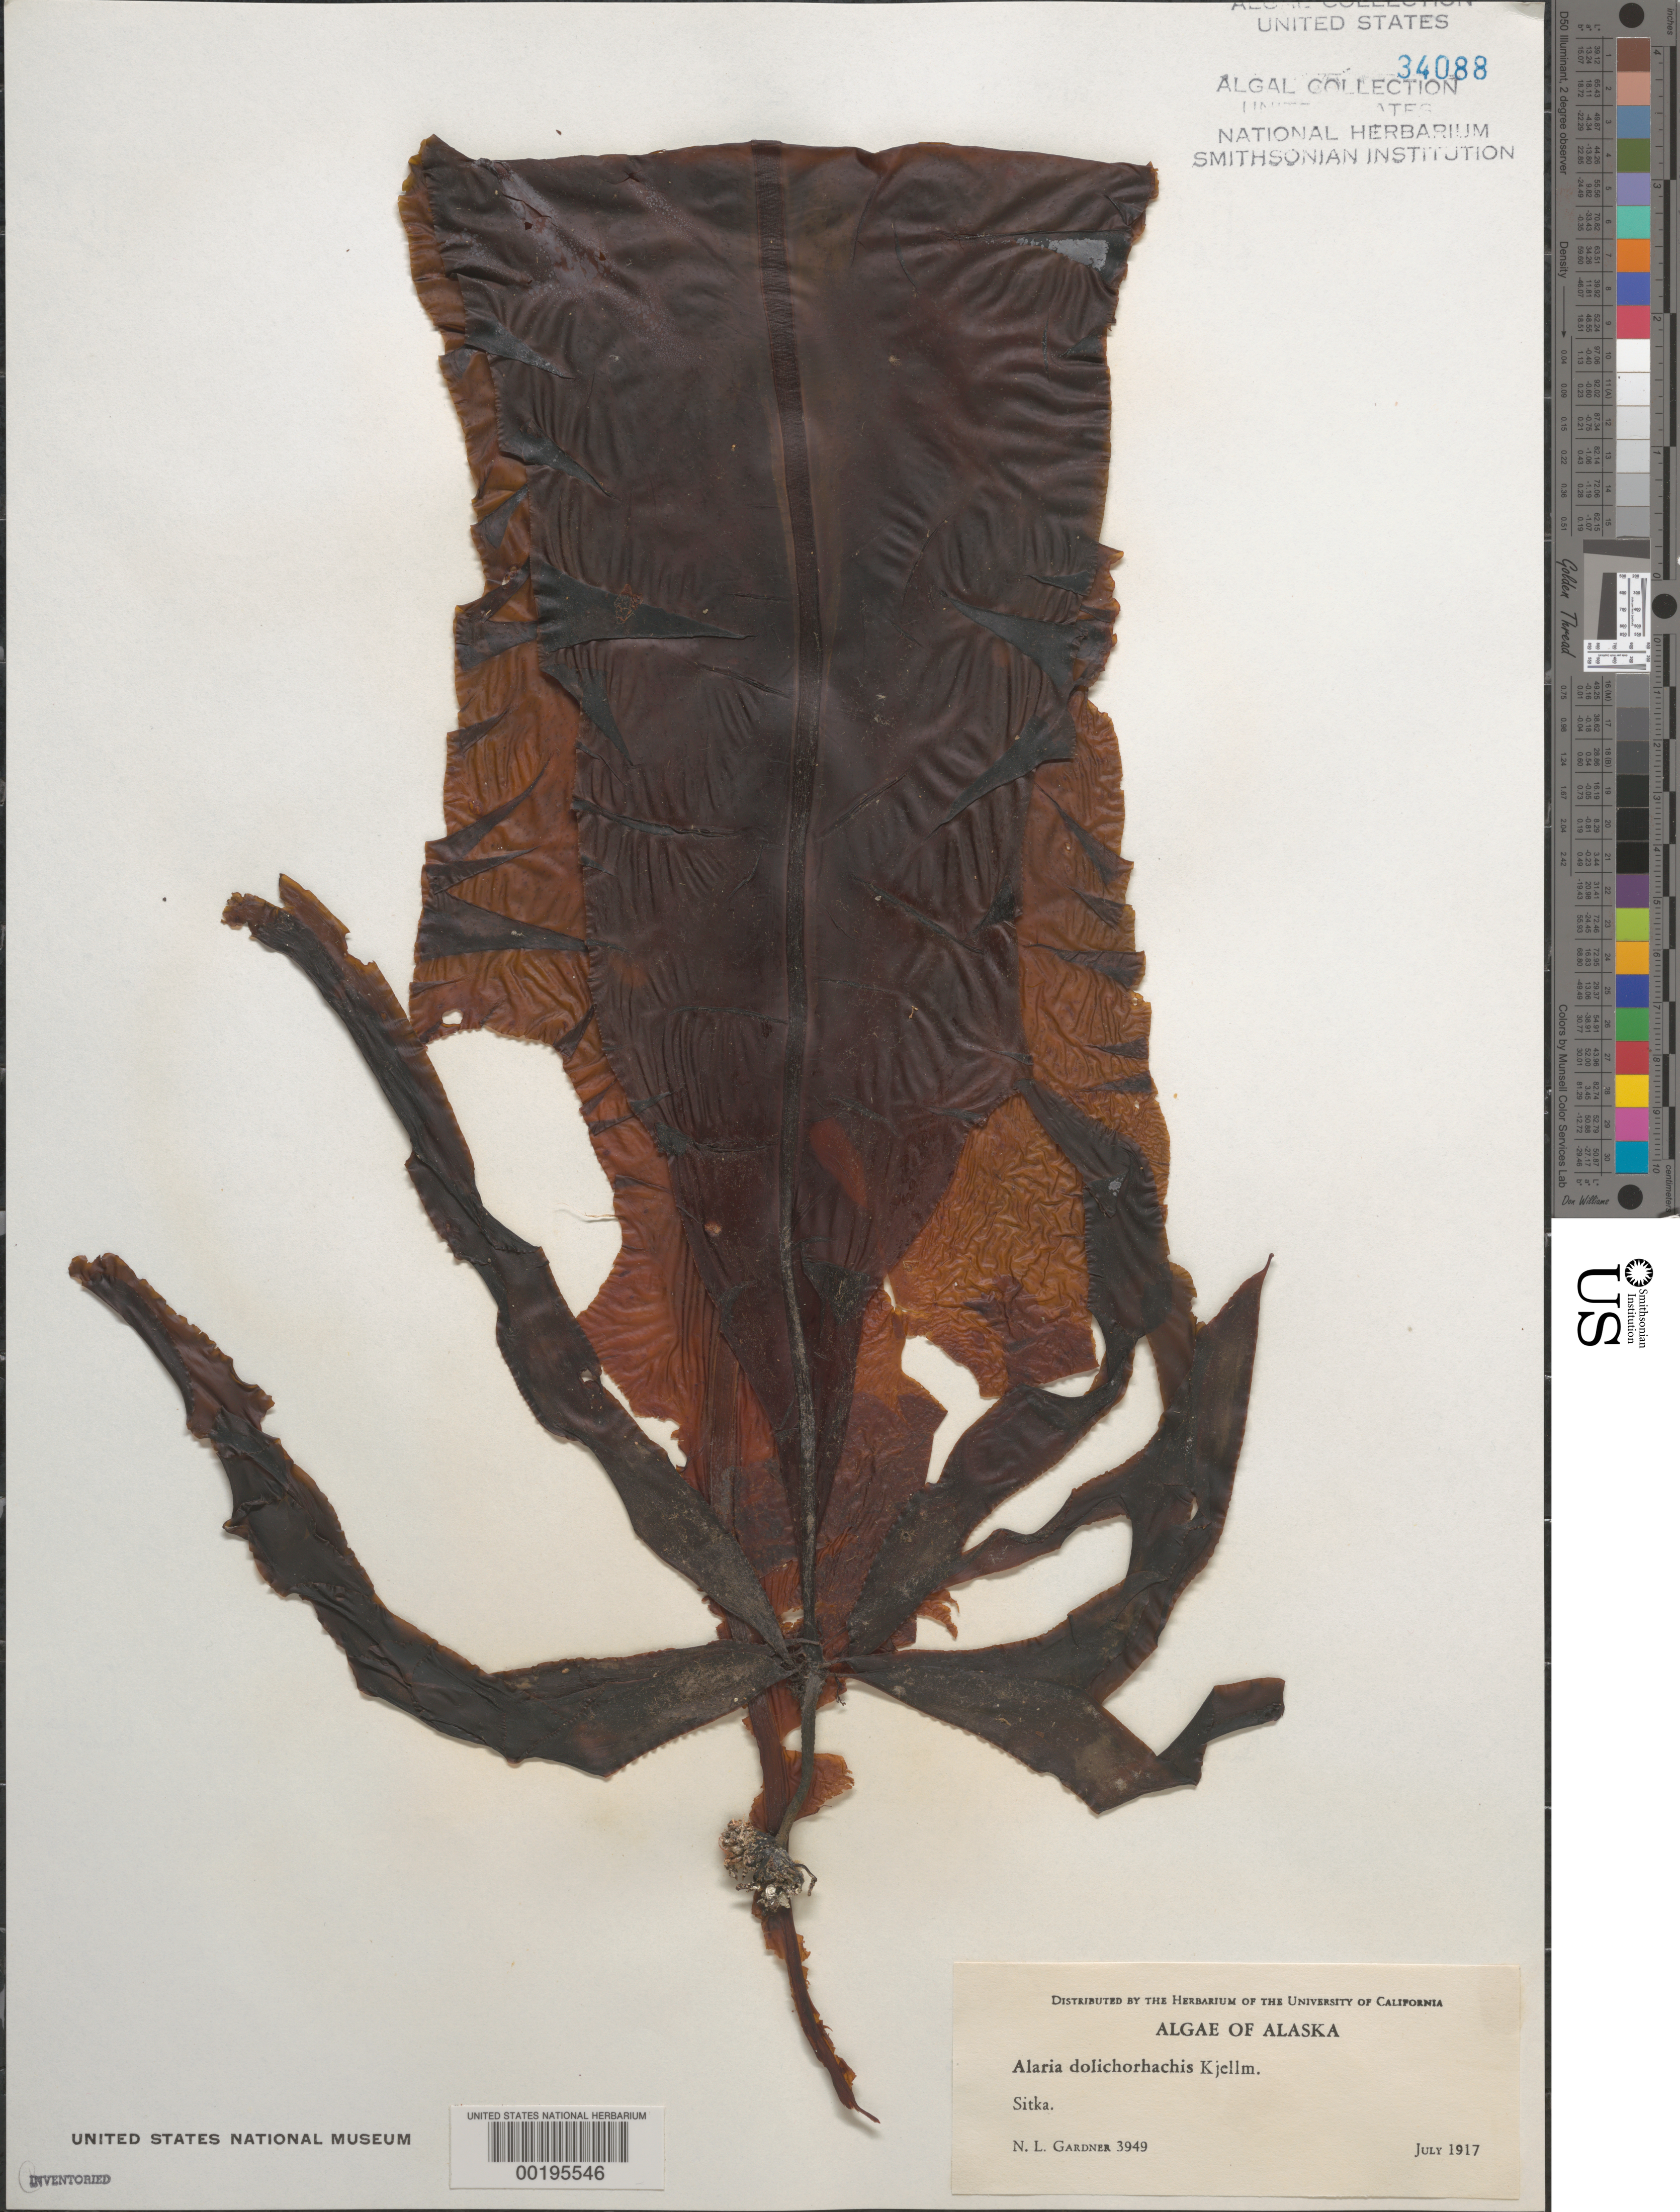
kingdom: Chromista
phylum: Ochrophyta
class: Phaeophyceae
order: Laminariales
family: Alariaceae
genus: Alaria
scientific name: Alaria esculenta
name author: (L.) Greville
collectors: N. Gardner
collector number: NLG 3949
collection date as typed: Jul 1917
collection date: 1917-07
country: United States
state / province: Alaska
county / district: Sitka Division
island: Baranof Island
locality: Sitka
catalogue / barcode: US 34088